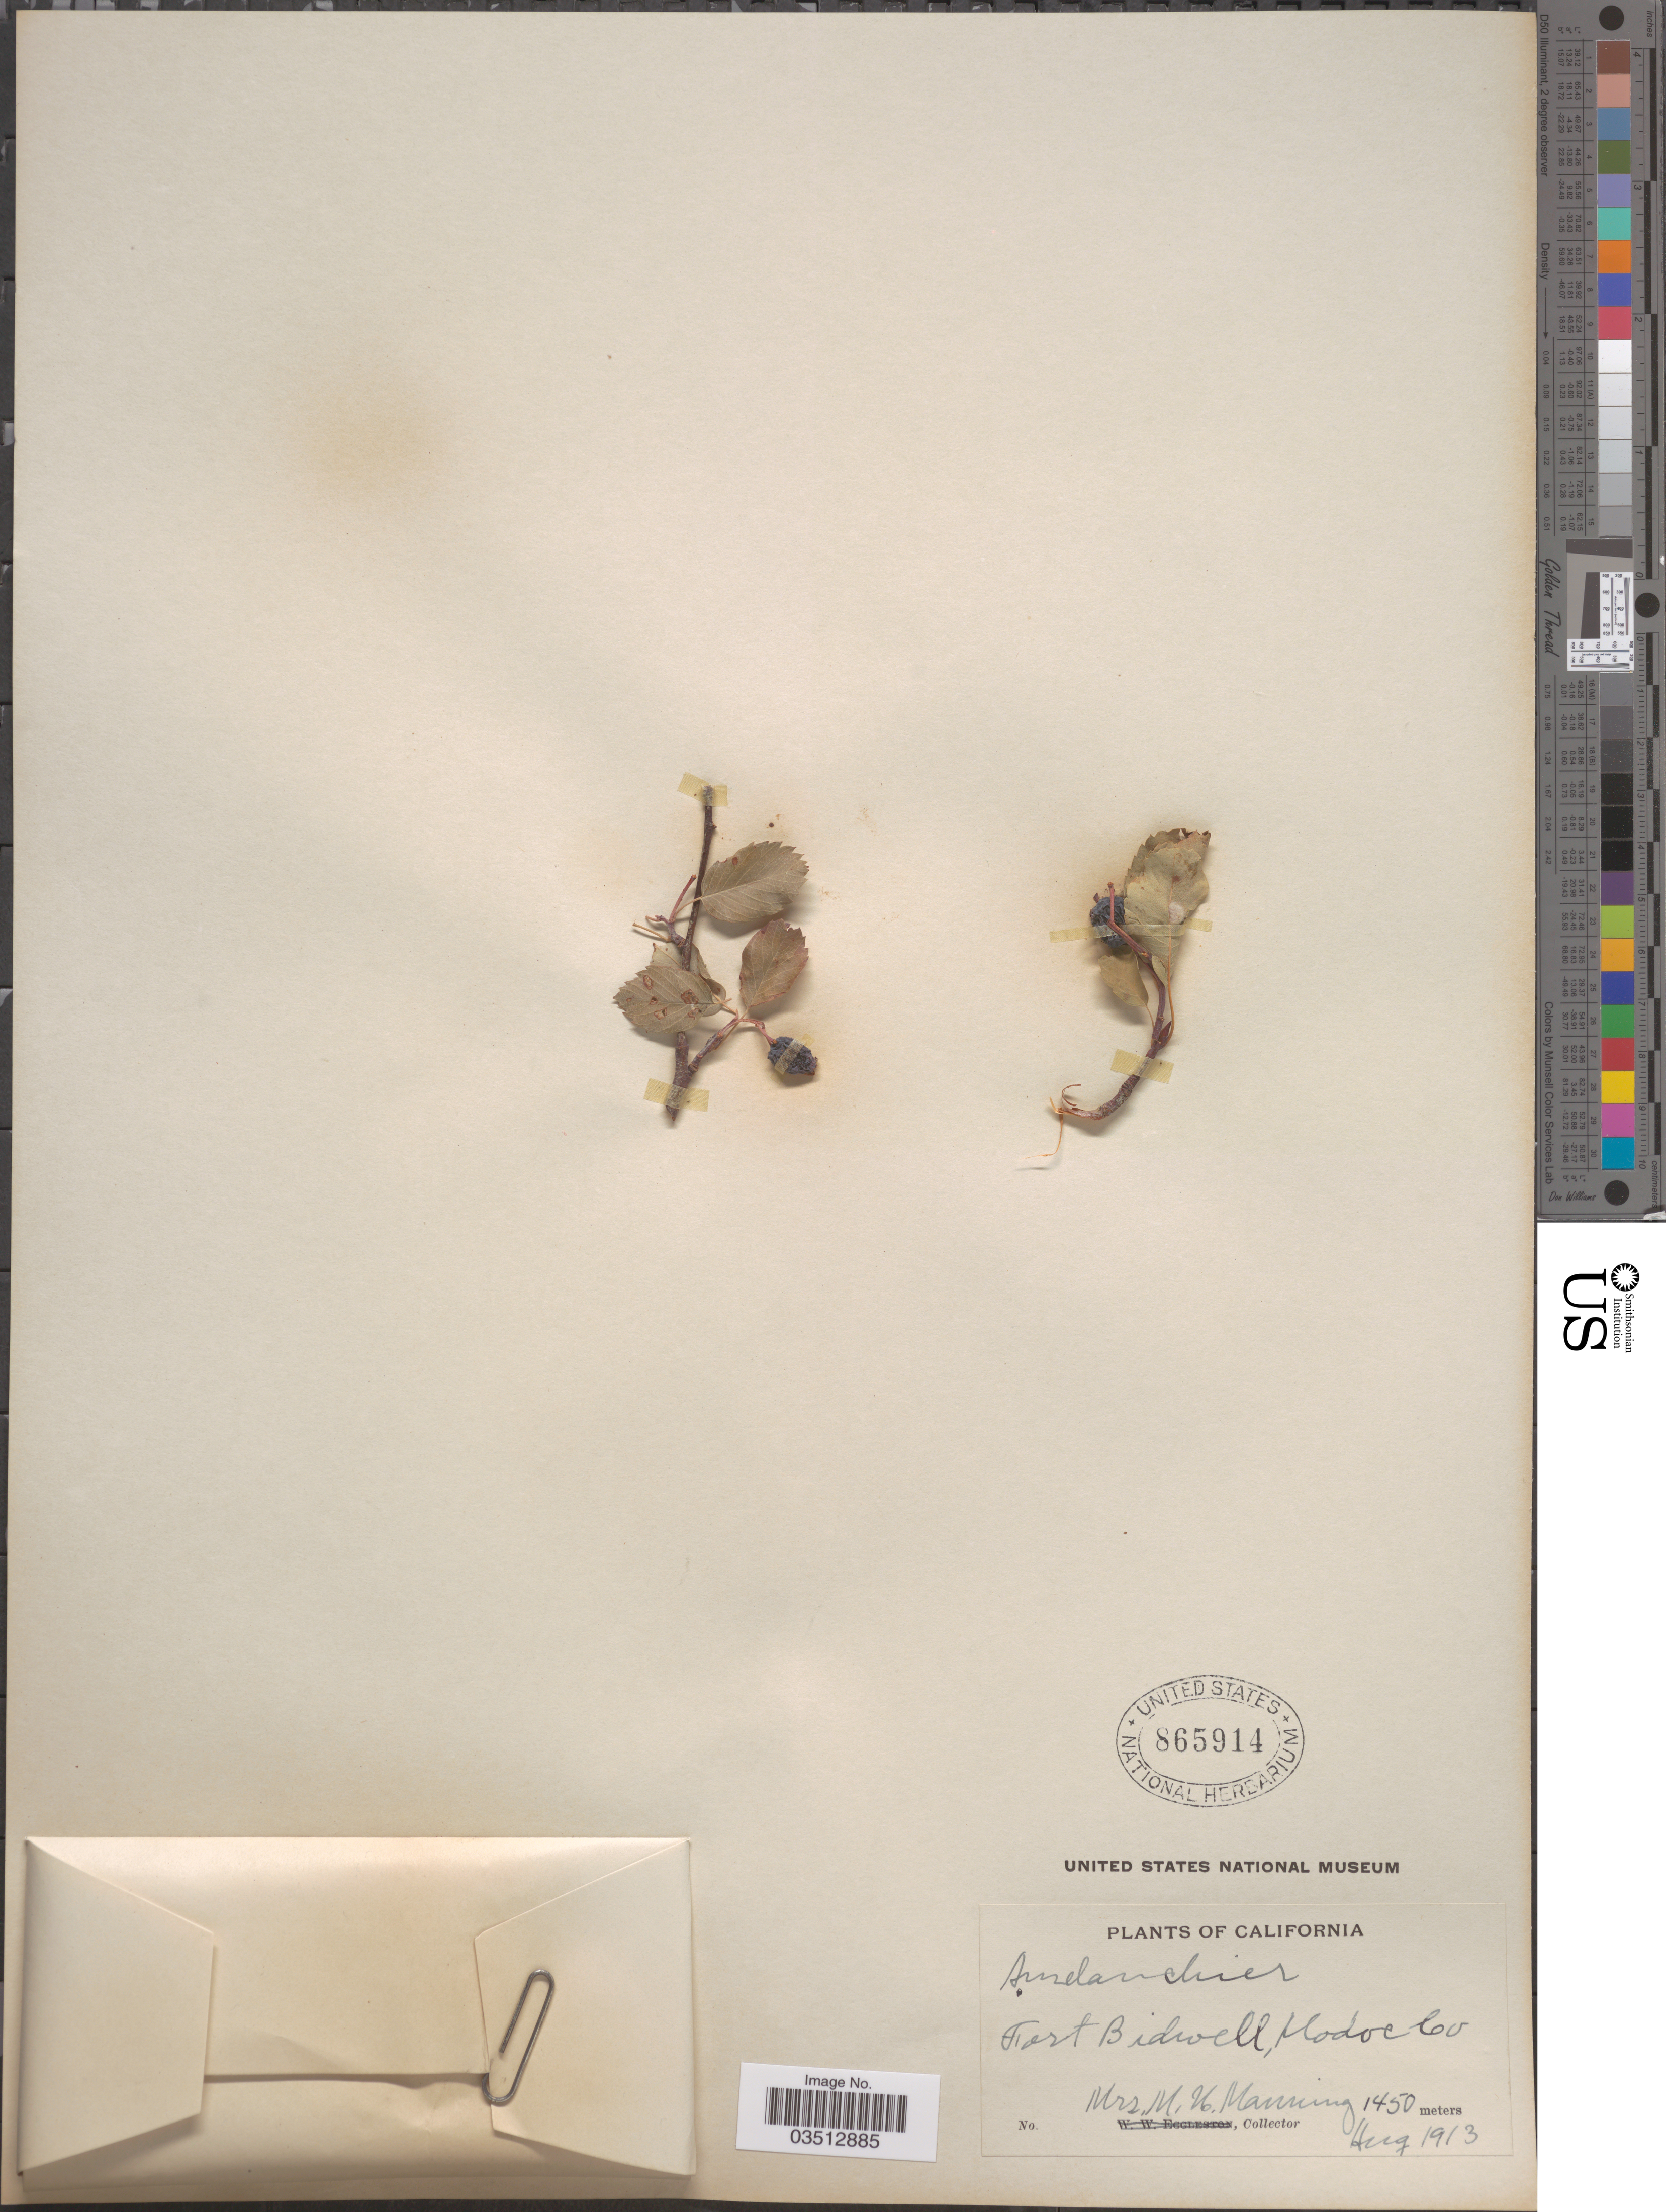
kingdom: Plantae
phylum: Tracheophyta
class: Magnoliopsida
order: Rosales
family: Rosaceae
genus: Amelanchier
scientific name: Amelanchier sp.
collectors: M. Manning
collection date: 1913-08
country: United States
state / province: California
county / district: Modoc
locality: Fort Bidwell, Modoc Co.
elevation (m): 1450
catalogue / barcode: US 865914